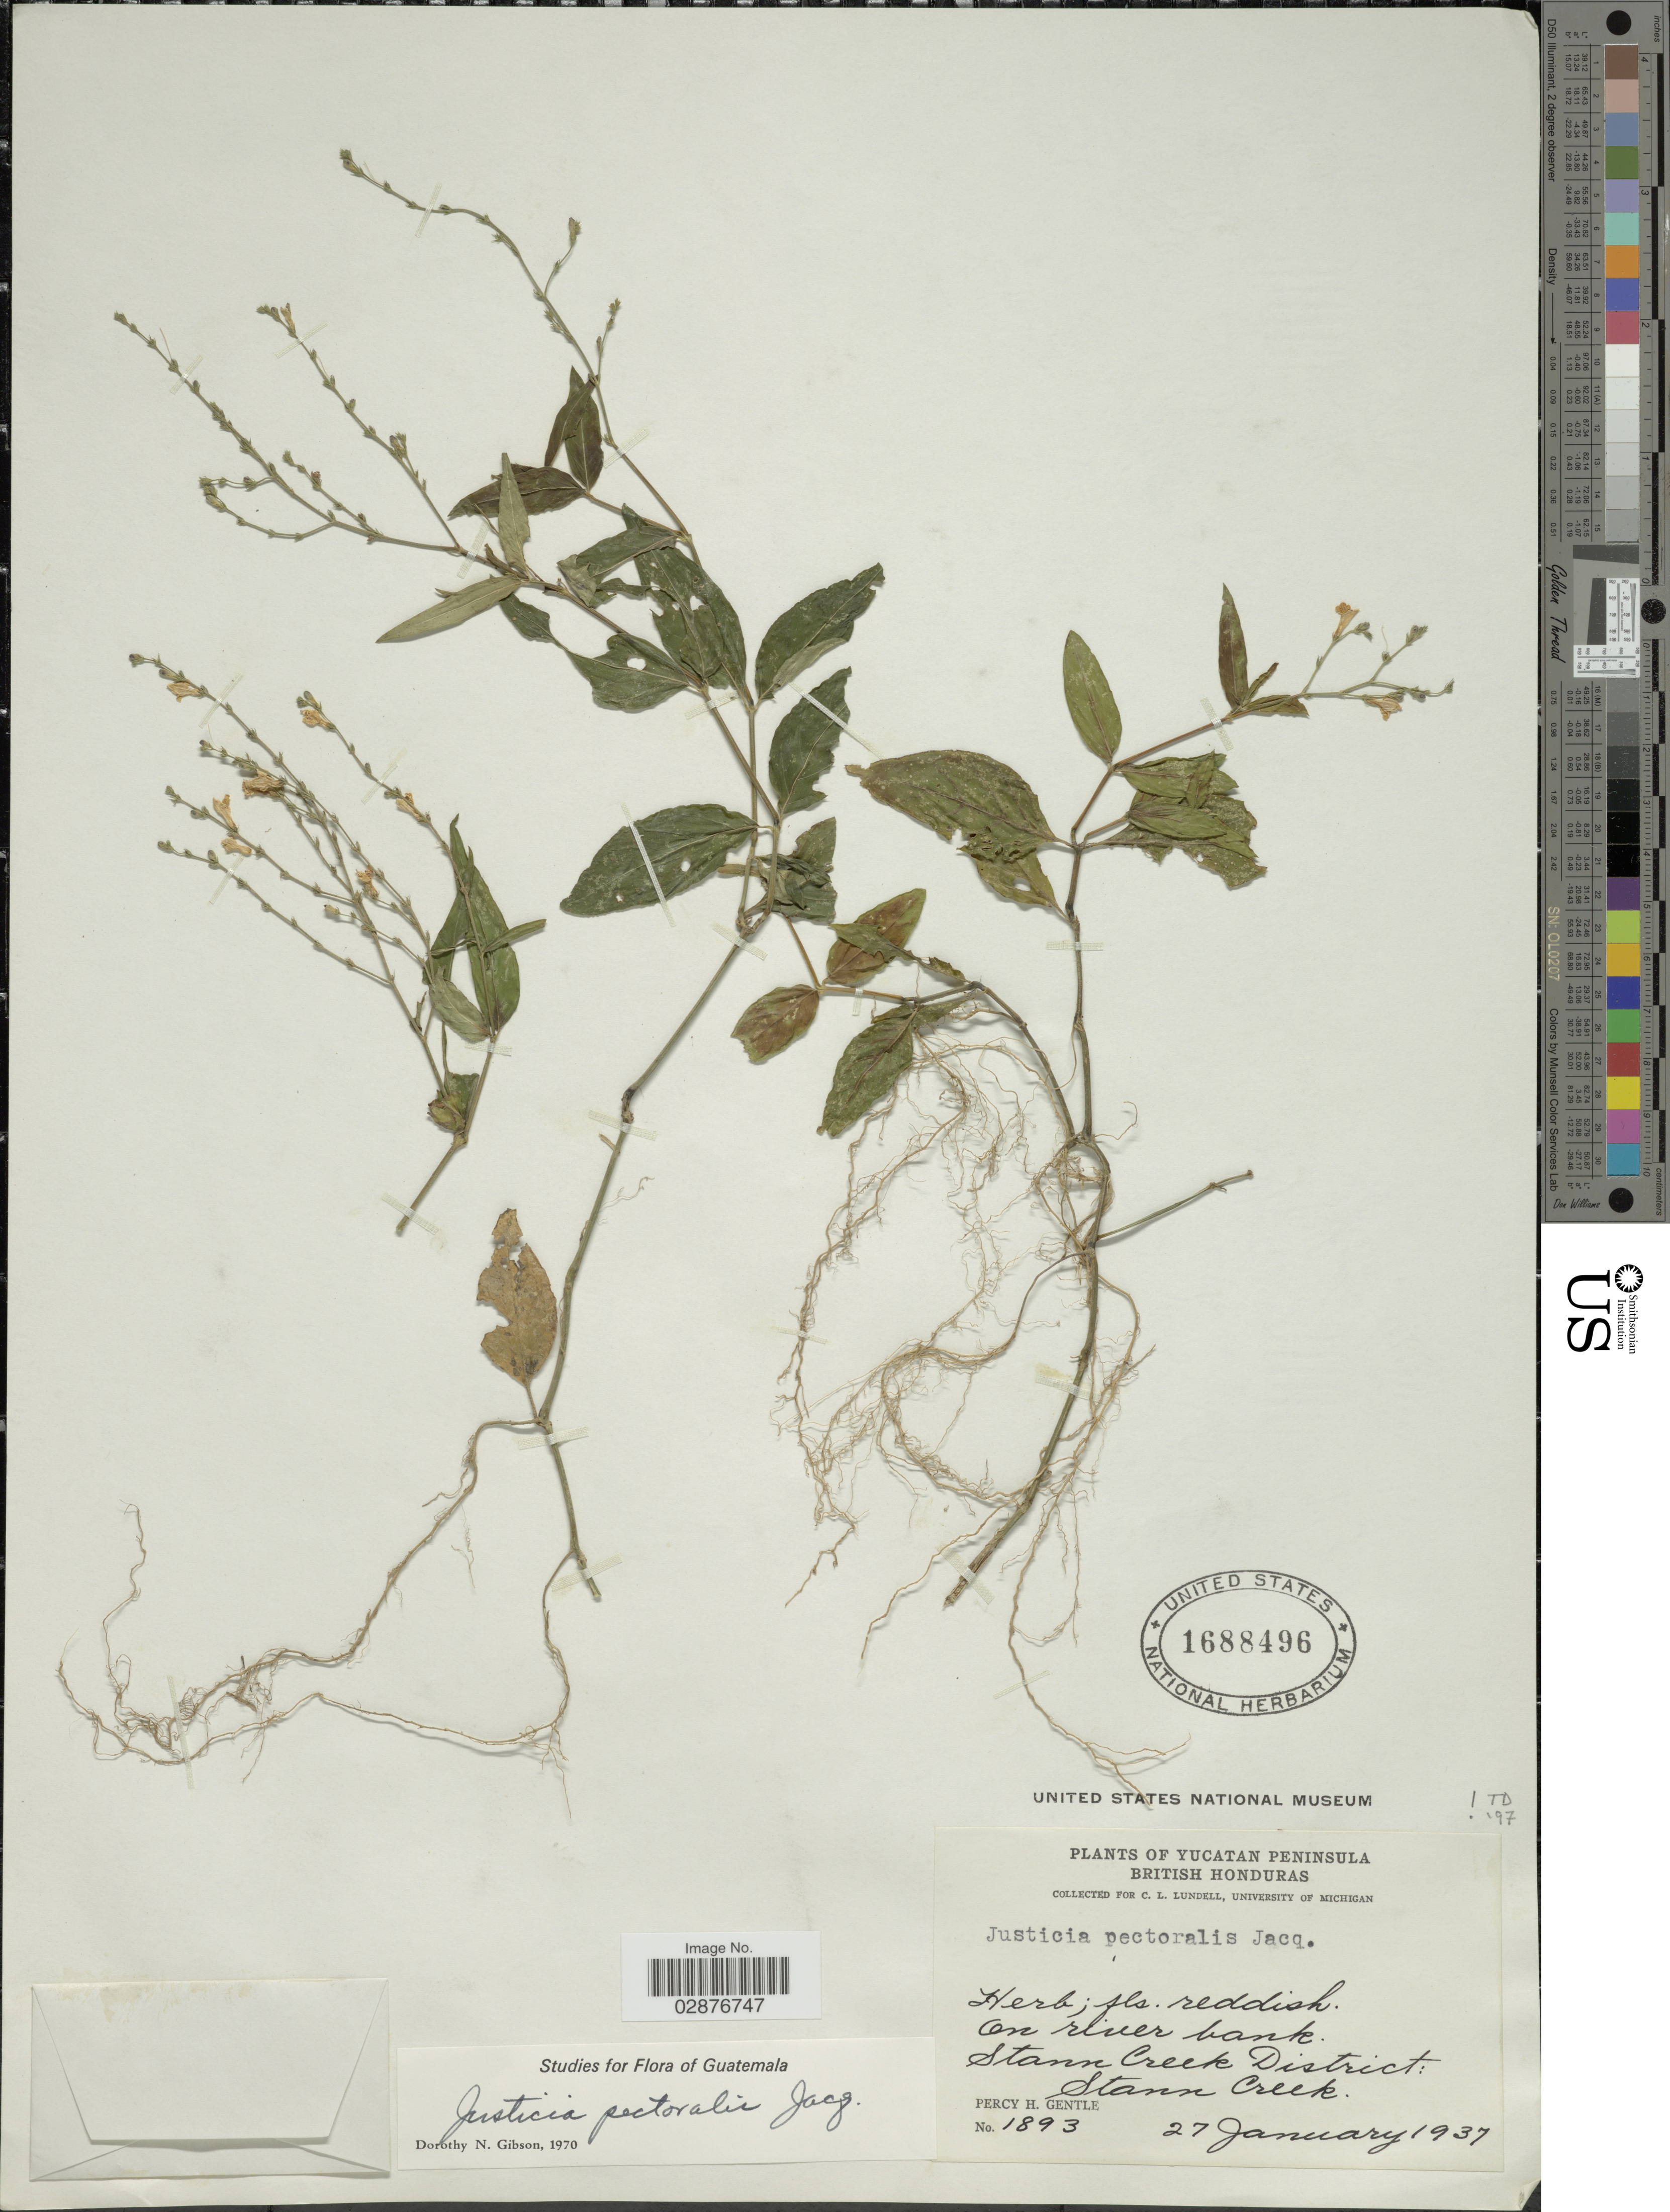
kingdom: Plantae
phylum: Tracheophyta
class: Magnoliopsida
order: Lamiales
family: Acanthaceae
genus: Justicia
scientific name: Justicia pectoralis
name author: Jacq.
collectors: P. H. Gentle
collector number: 1893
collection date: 1937-01-27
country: Belize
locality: Yucatan Peninsula, British Honduras, Stann Creek District, Stann Creek.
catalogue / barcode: US 1688496